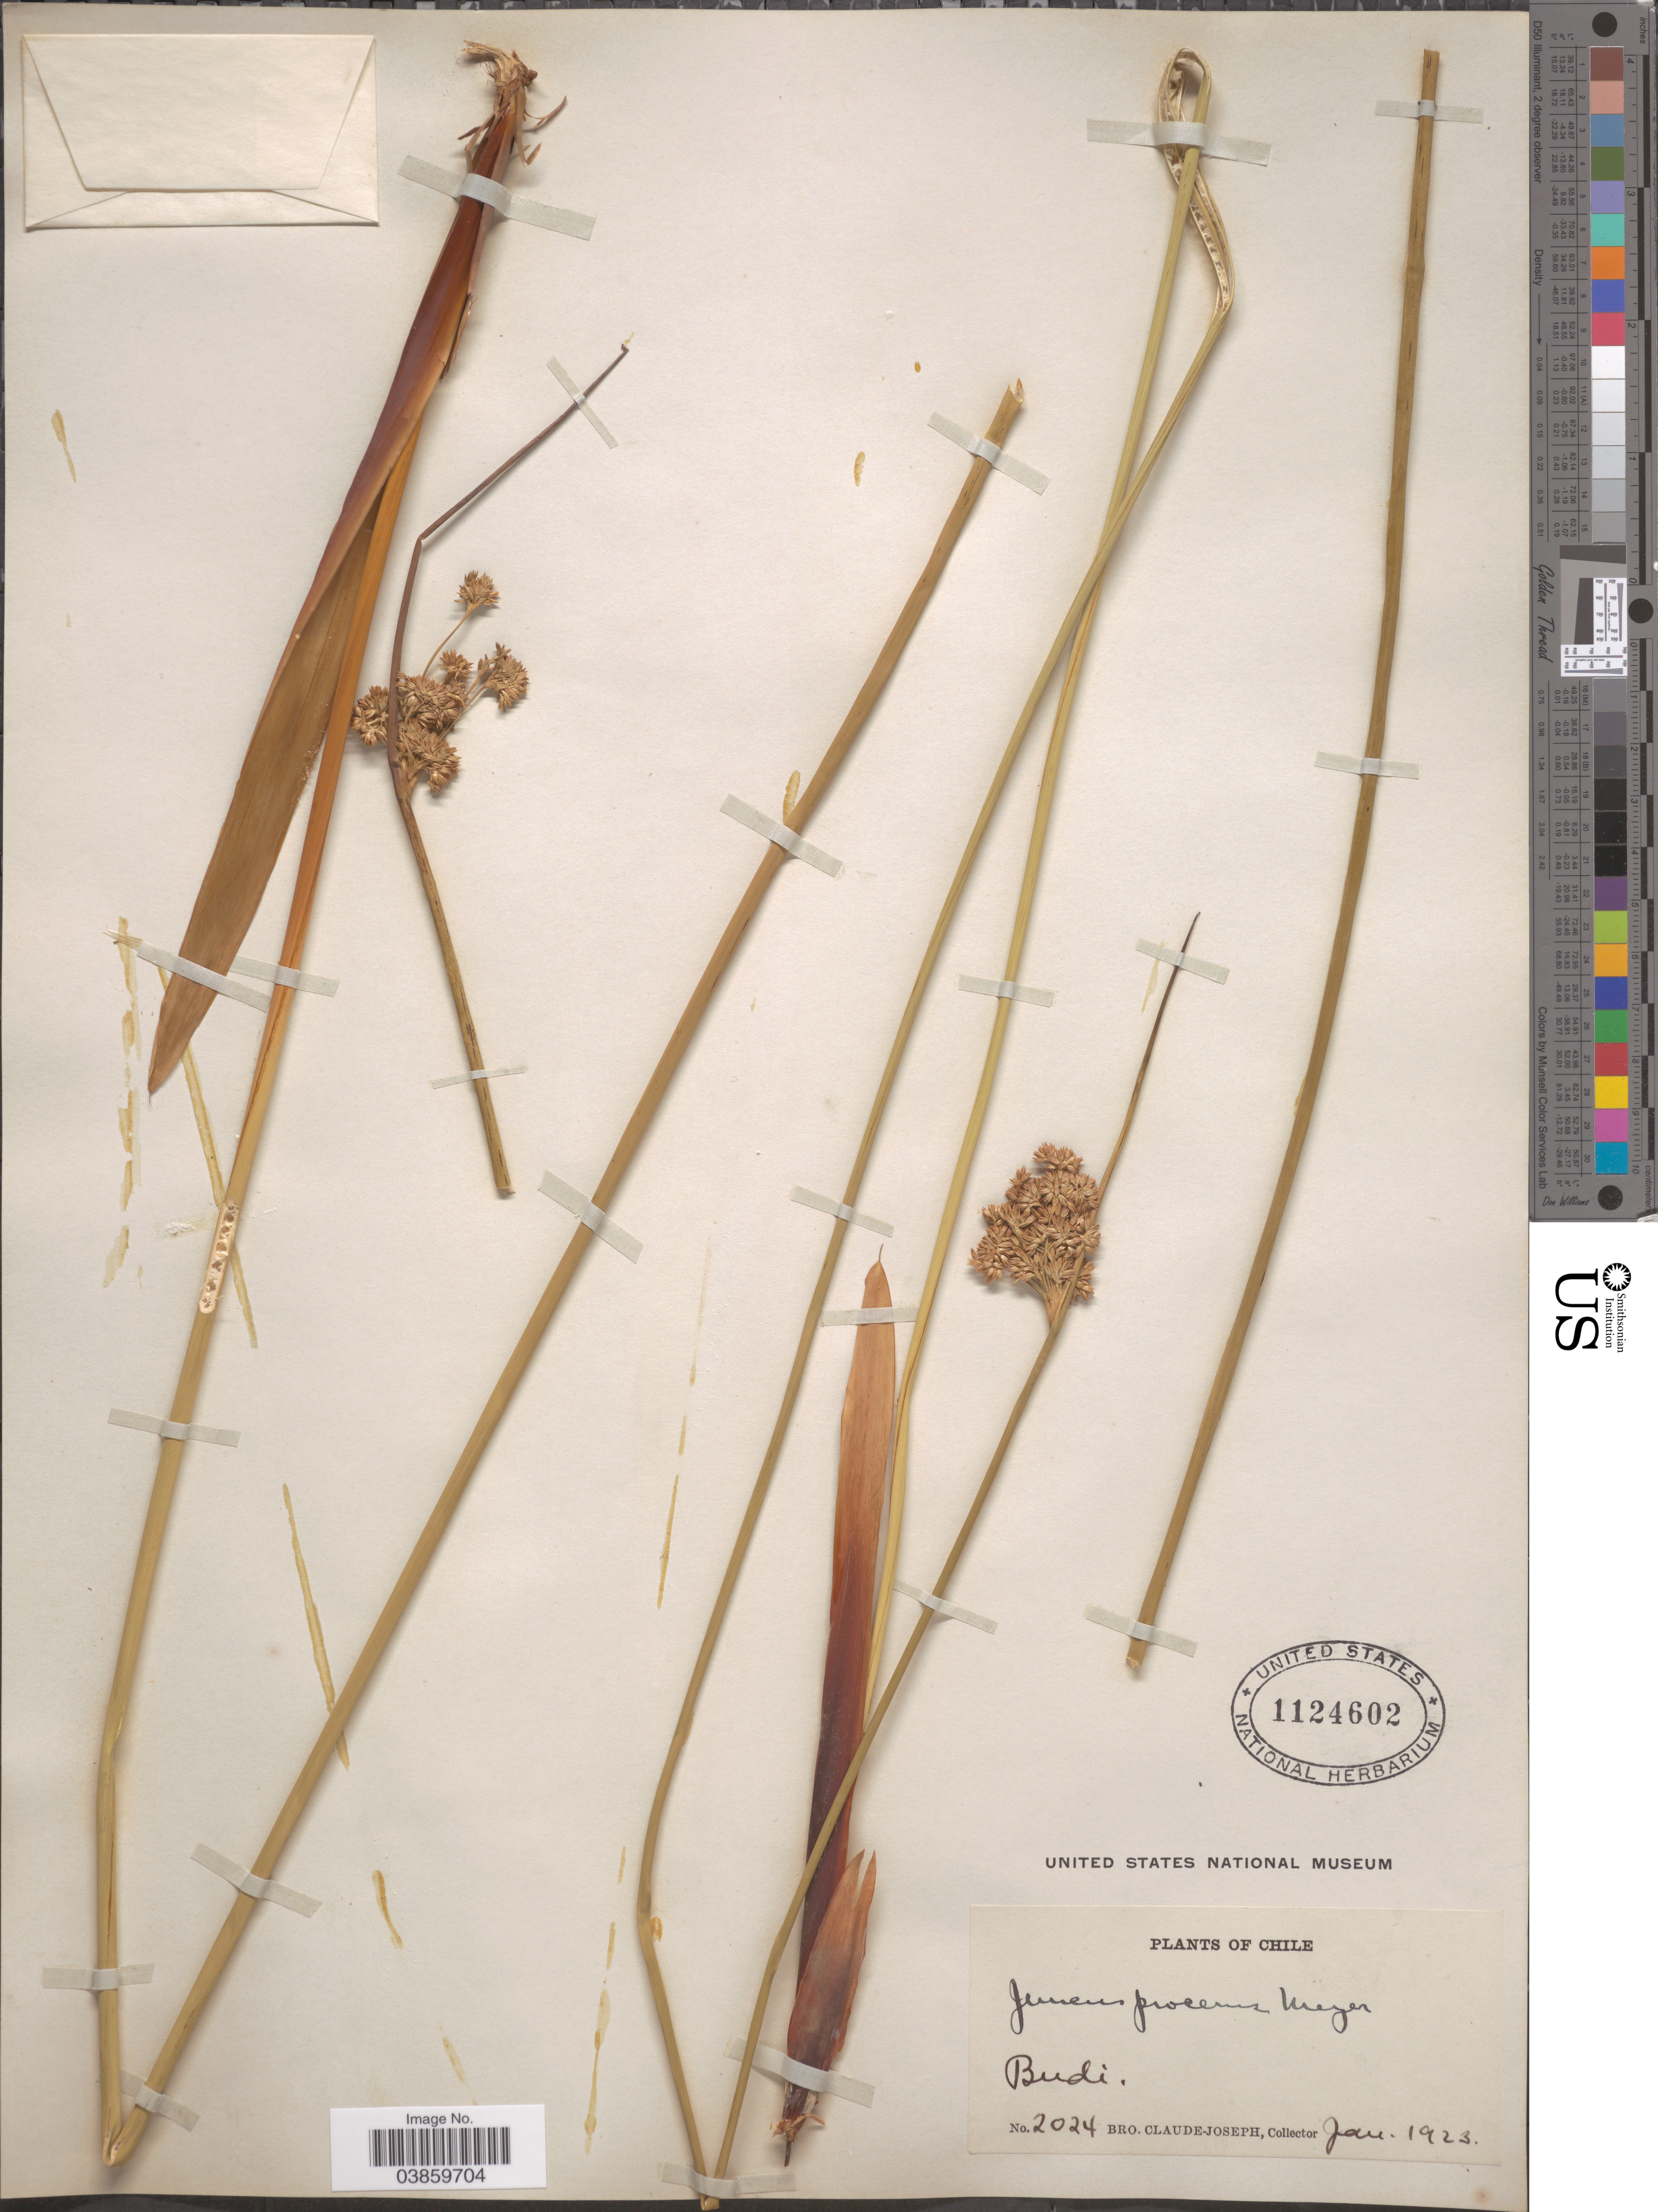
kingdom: Plantae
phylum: Tracheophyta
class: Liliopsida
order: Poales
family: Juncaceae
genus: Juncus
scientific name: Juncus procerus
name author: E. Mey.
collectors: Bro. Claude-Joseph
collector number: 2024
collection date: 1923-01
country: Chile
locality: Budi.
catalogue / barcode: US 1124602